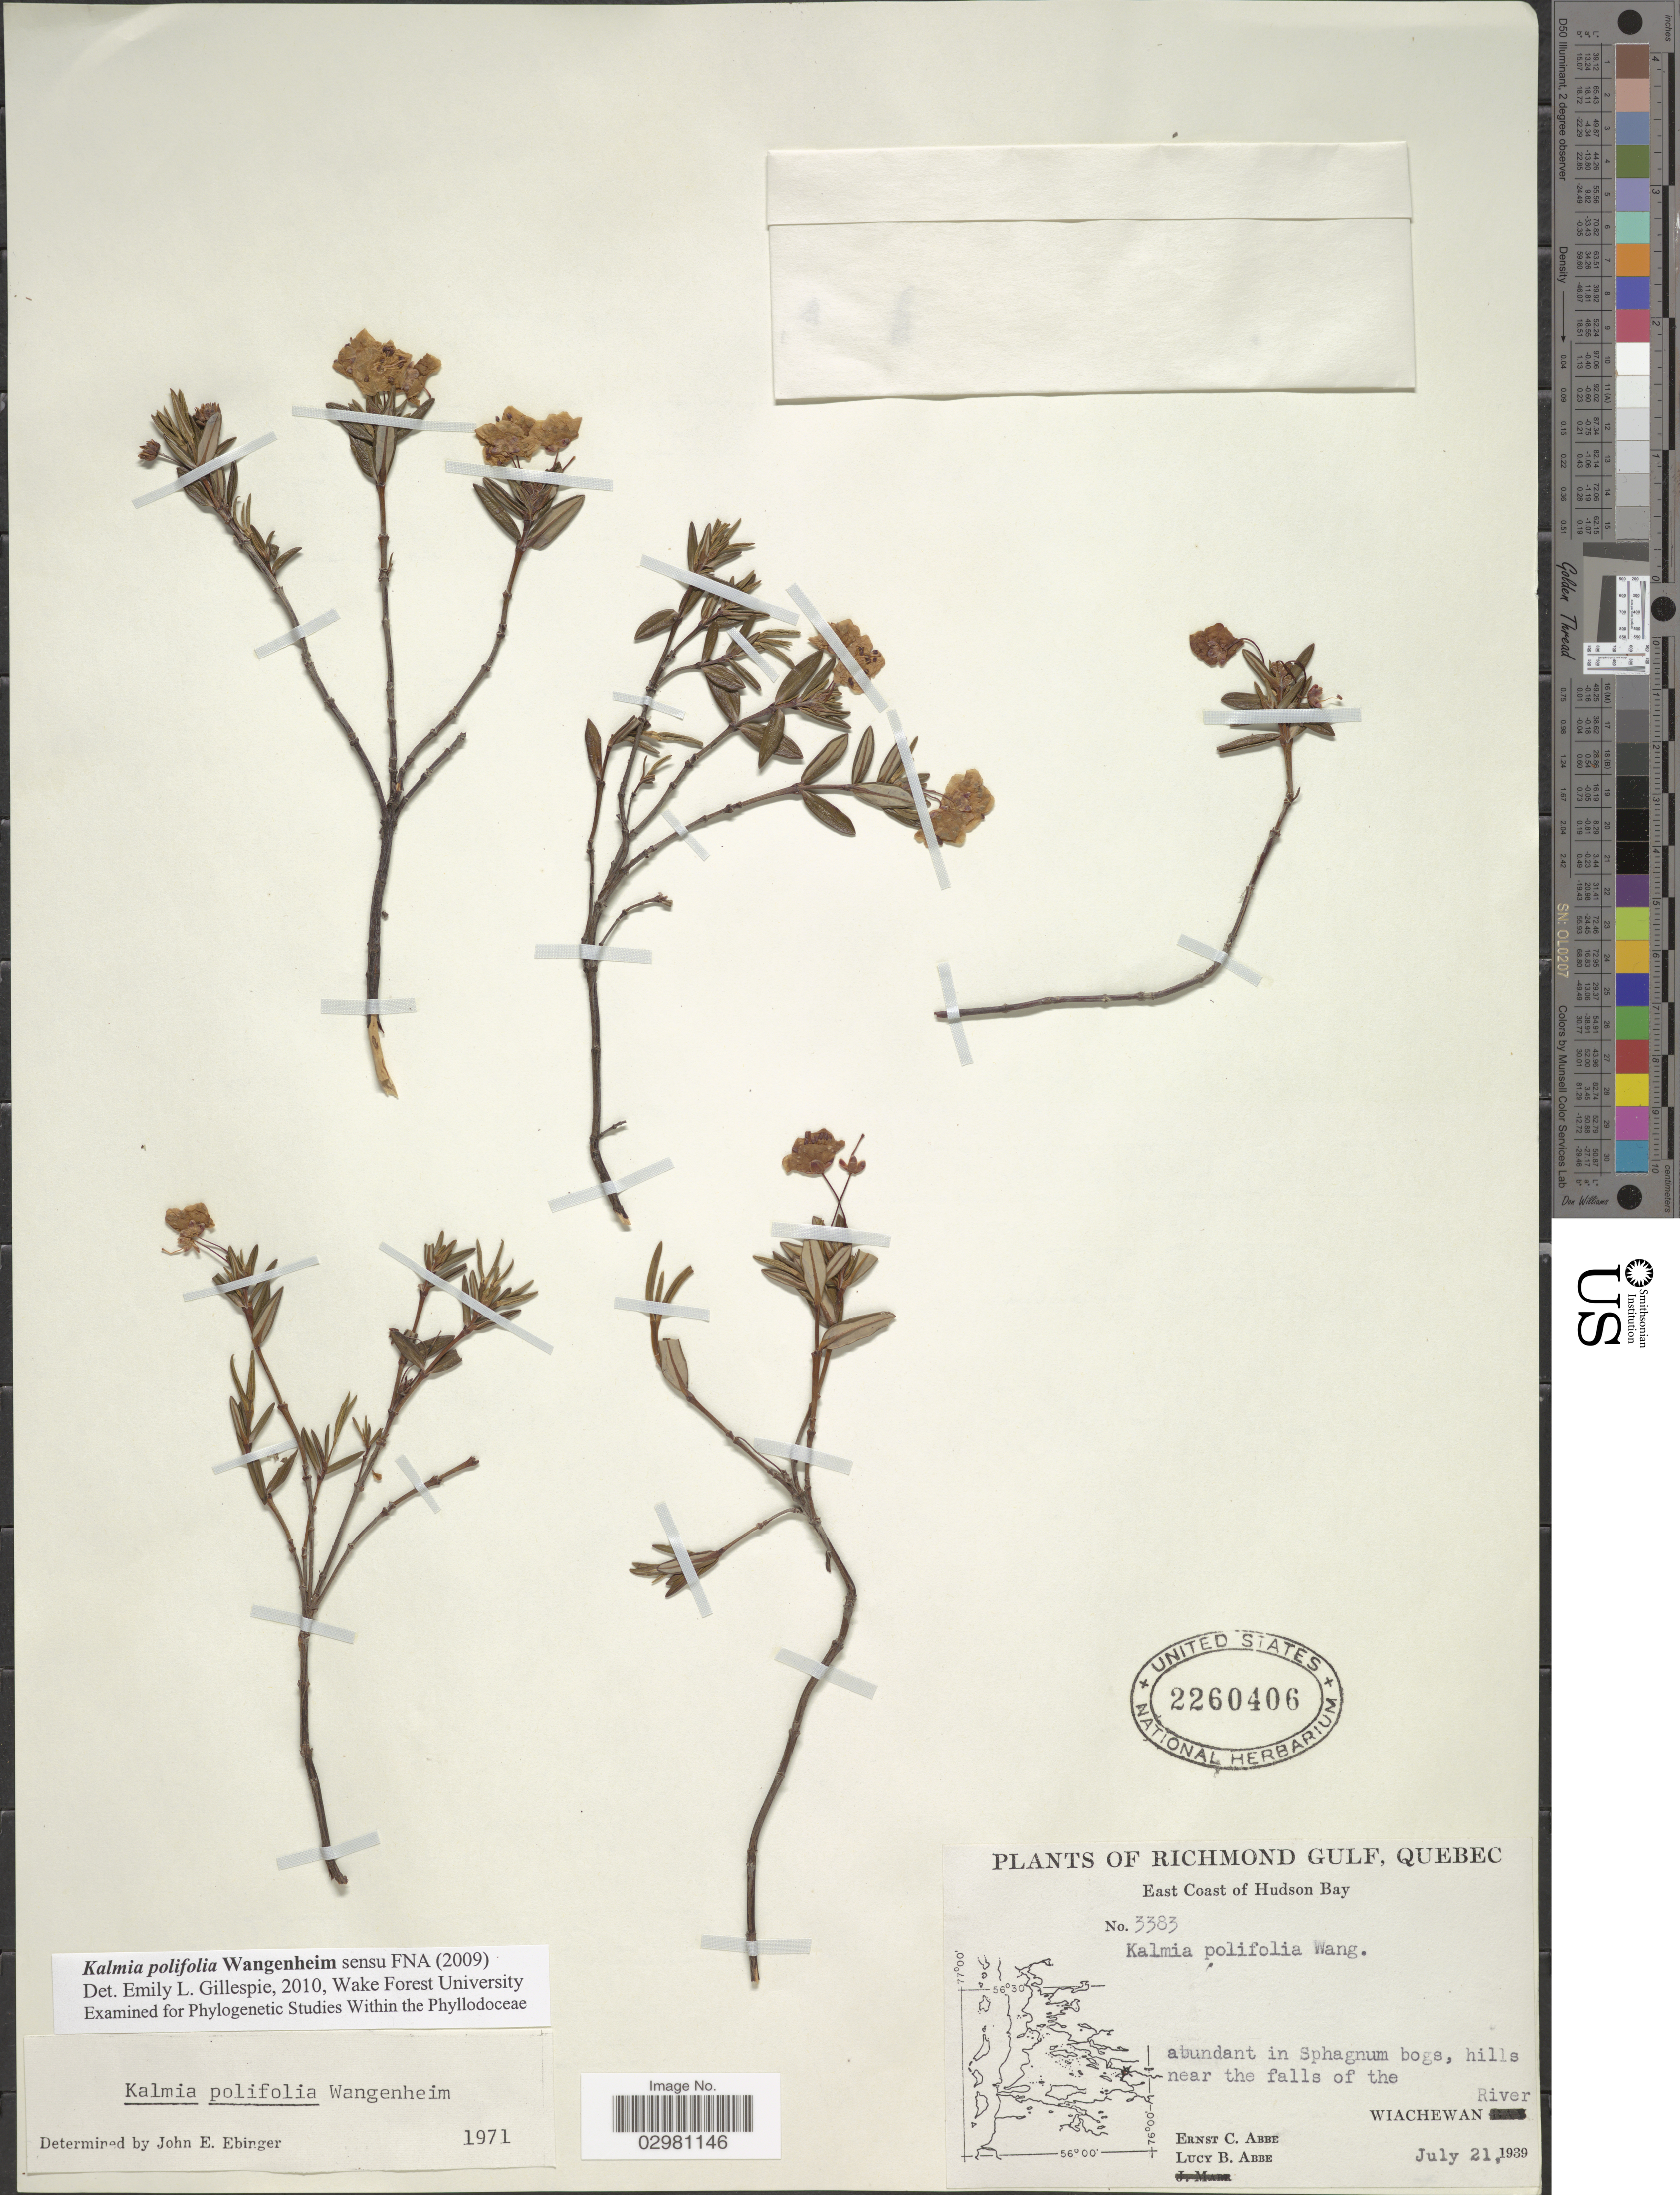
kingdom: Plantae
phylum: Tracheophyta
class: Magnoliopsida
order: Ericales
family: Ericaceae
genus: Kalmia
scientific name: Kalmia polifolia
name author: Wangenh.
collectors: E. C. Abbe & L. B. Abbe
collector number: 3383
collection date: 1939-07-21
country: Canada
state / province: Quebec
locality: Richmond Gulf. East Coast of Hudson Bay. Abundant in Sphagnum bogs, hills near the falls of the Wiachewan River.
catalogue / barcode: US 2260406